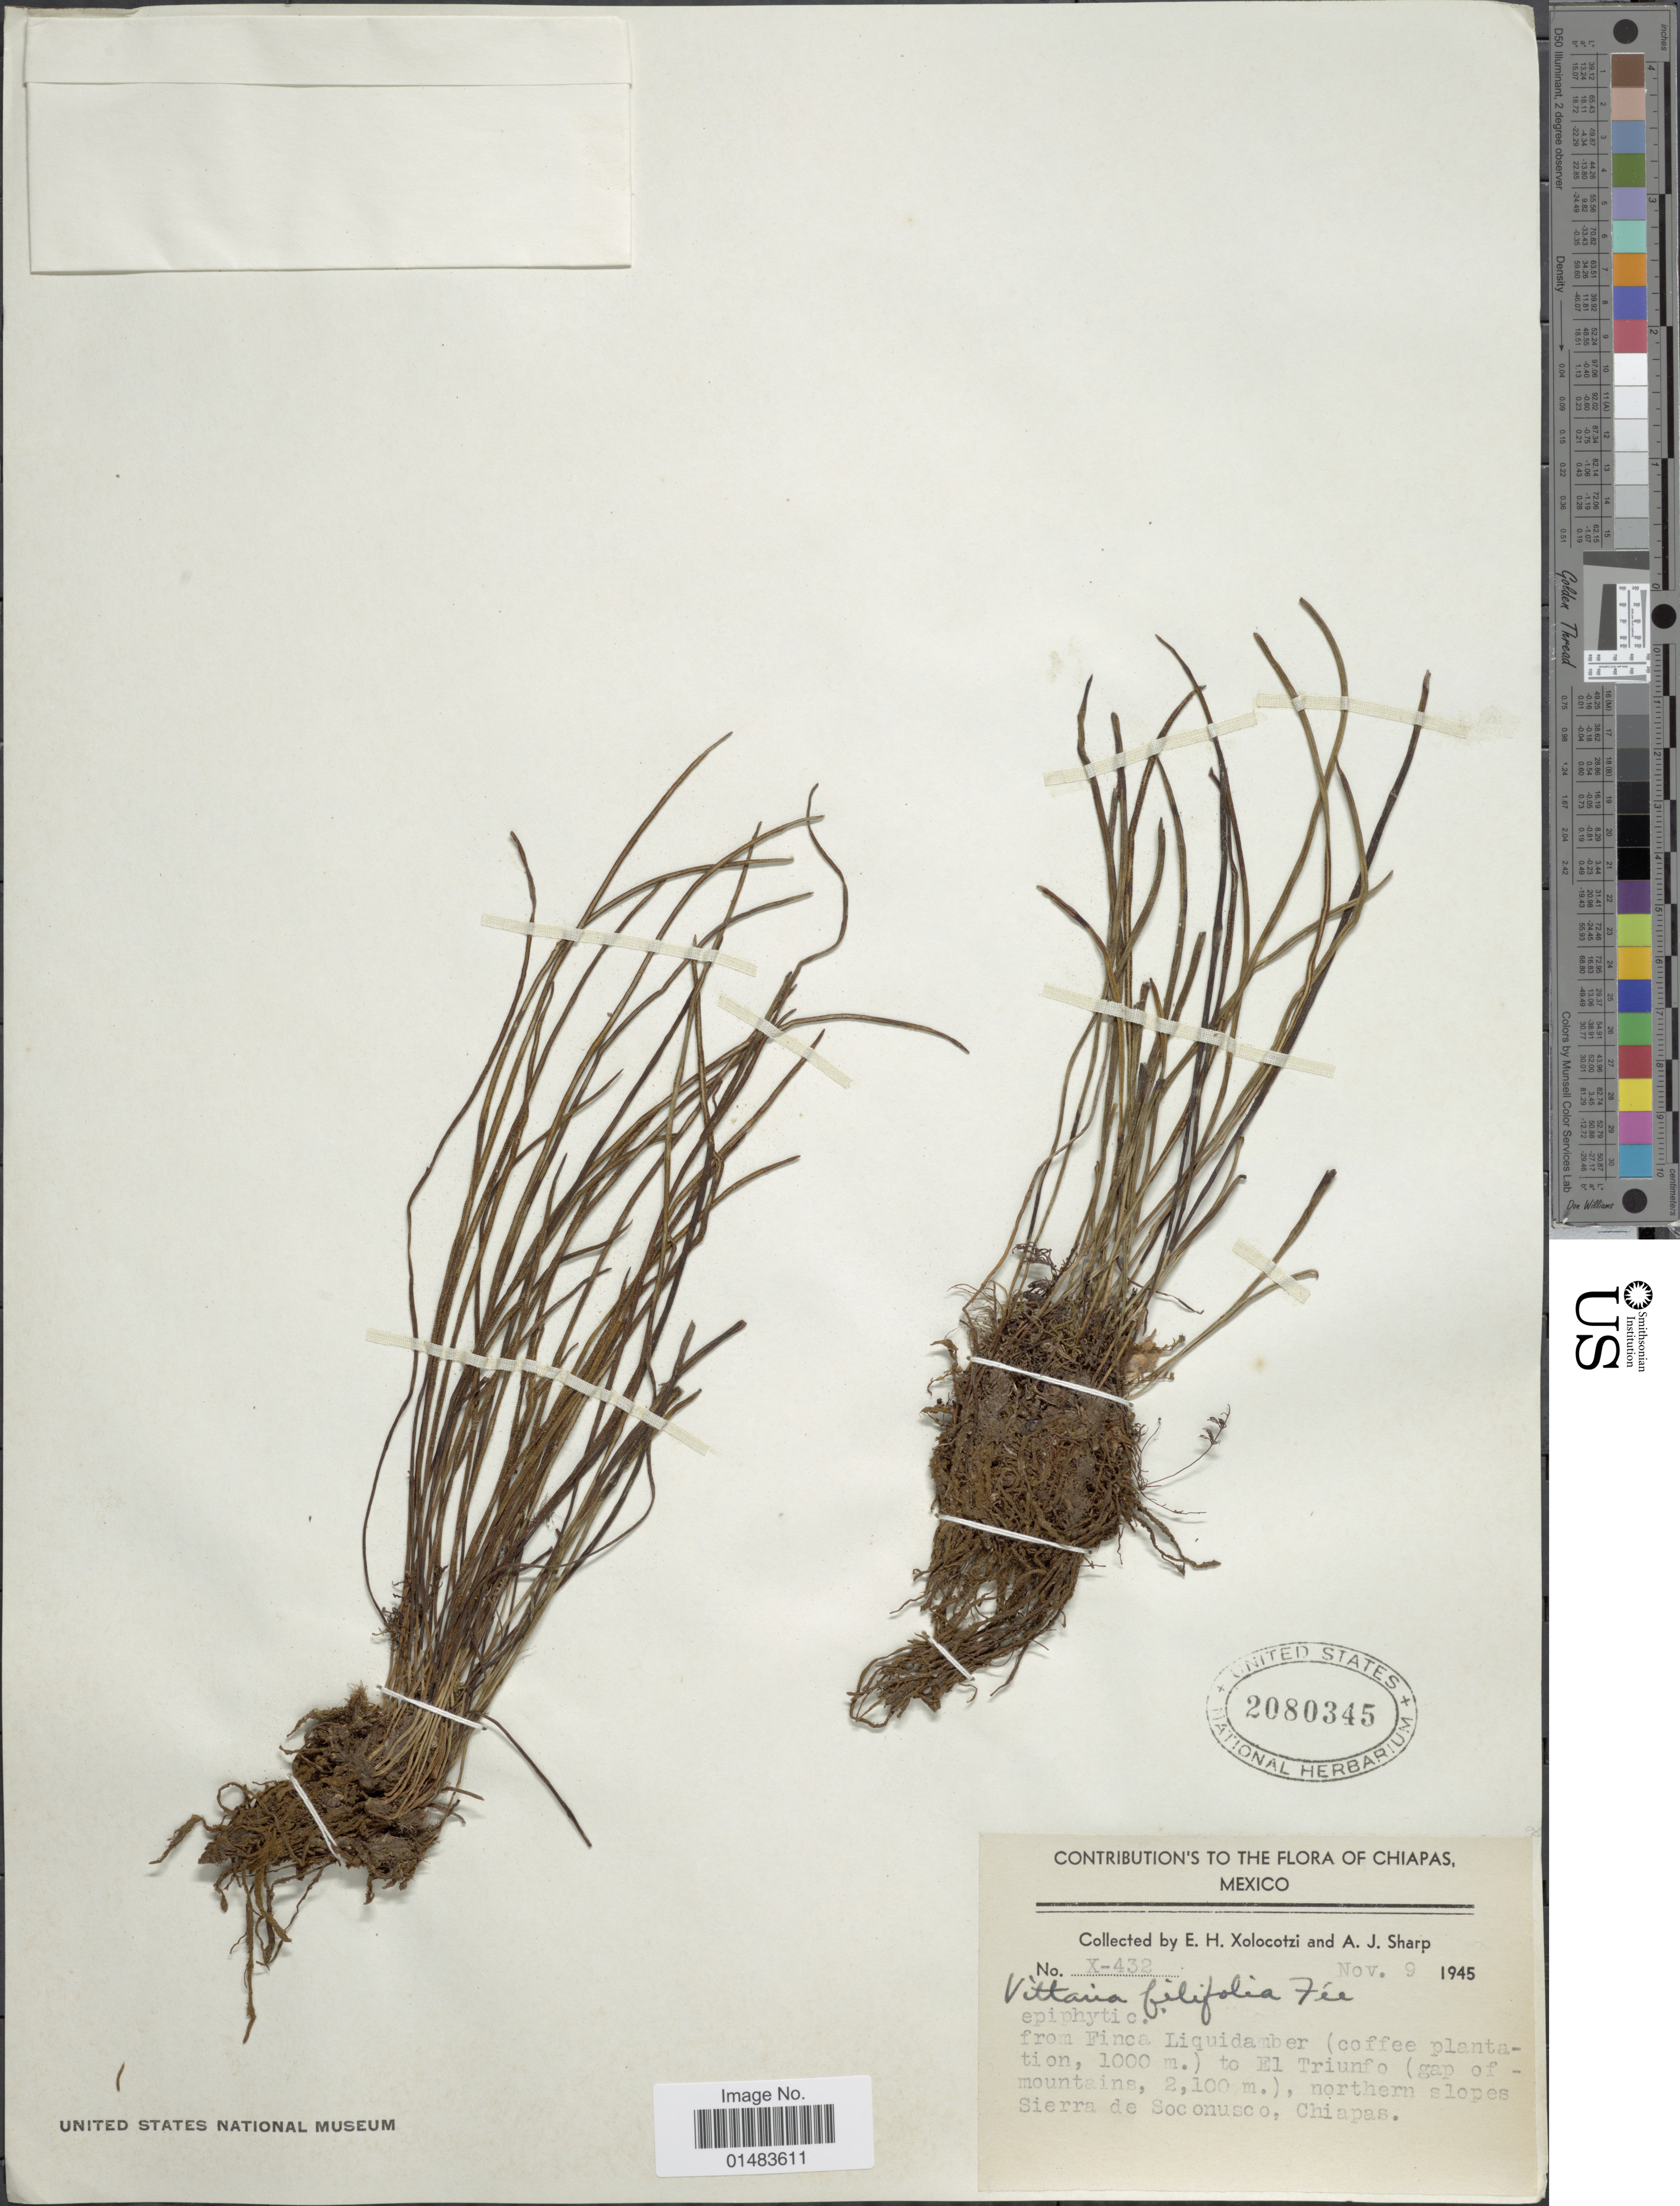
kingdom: Plantae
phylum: Tracheophyta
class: Polypodiopsida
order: Polypodiales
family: Pteridaceae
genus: Vittaria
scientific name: Vittaria graminifolia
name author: Kaulf.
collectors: E. Xolocotz & A. J. Sharp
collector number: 10432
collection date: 1945-11-09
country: Mexico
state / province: Chiapas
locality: Epiphytic, from Finca Liquidamber (coffee plantation, 1000 m.) to El Triunfo (gap of mountains, 2100 m.) northern slopes Sierra de Soconusco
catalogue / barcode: US 2080345